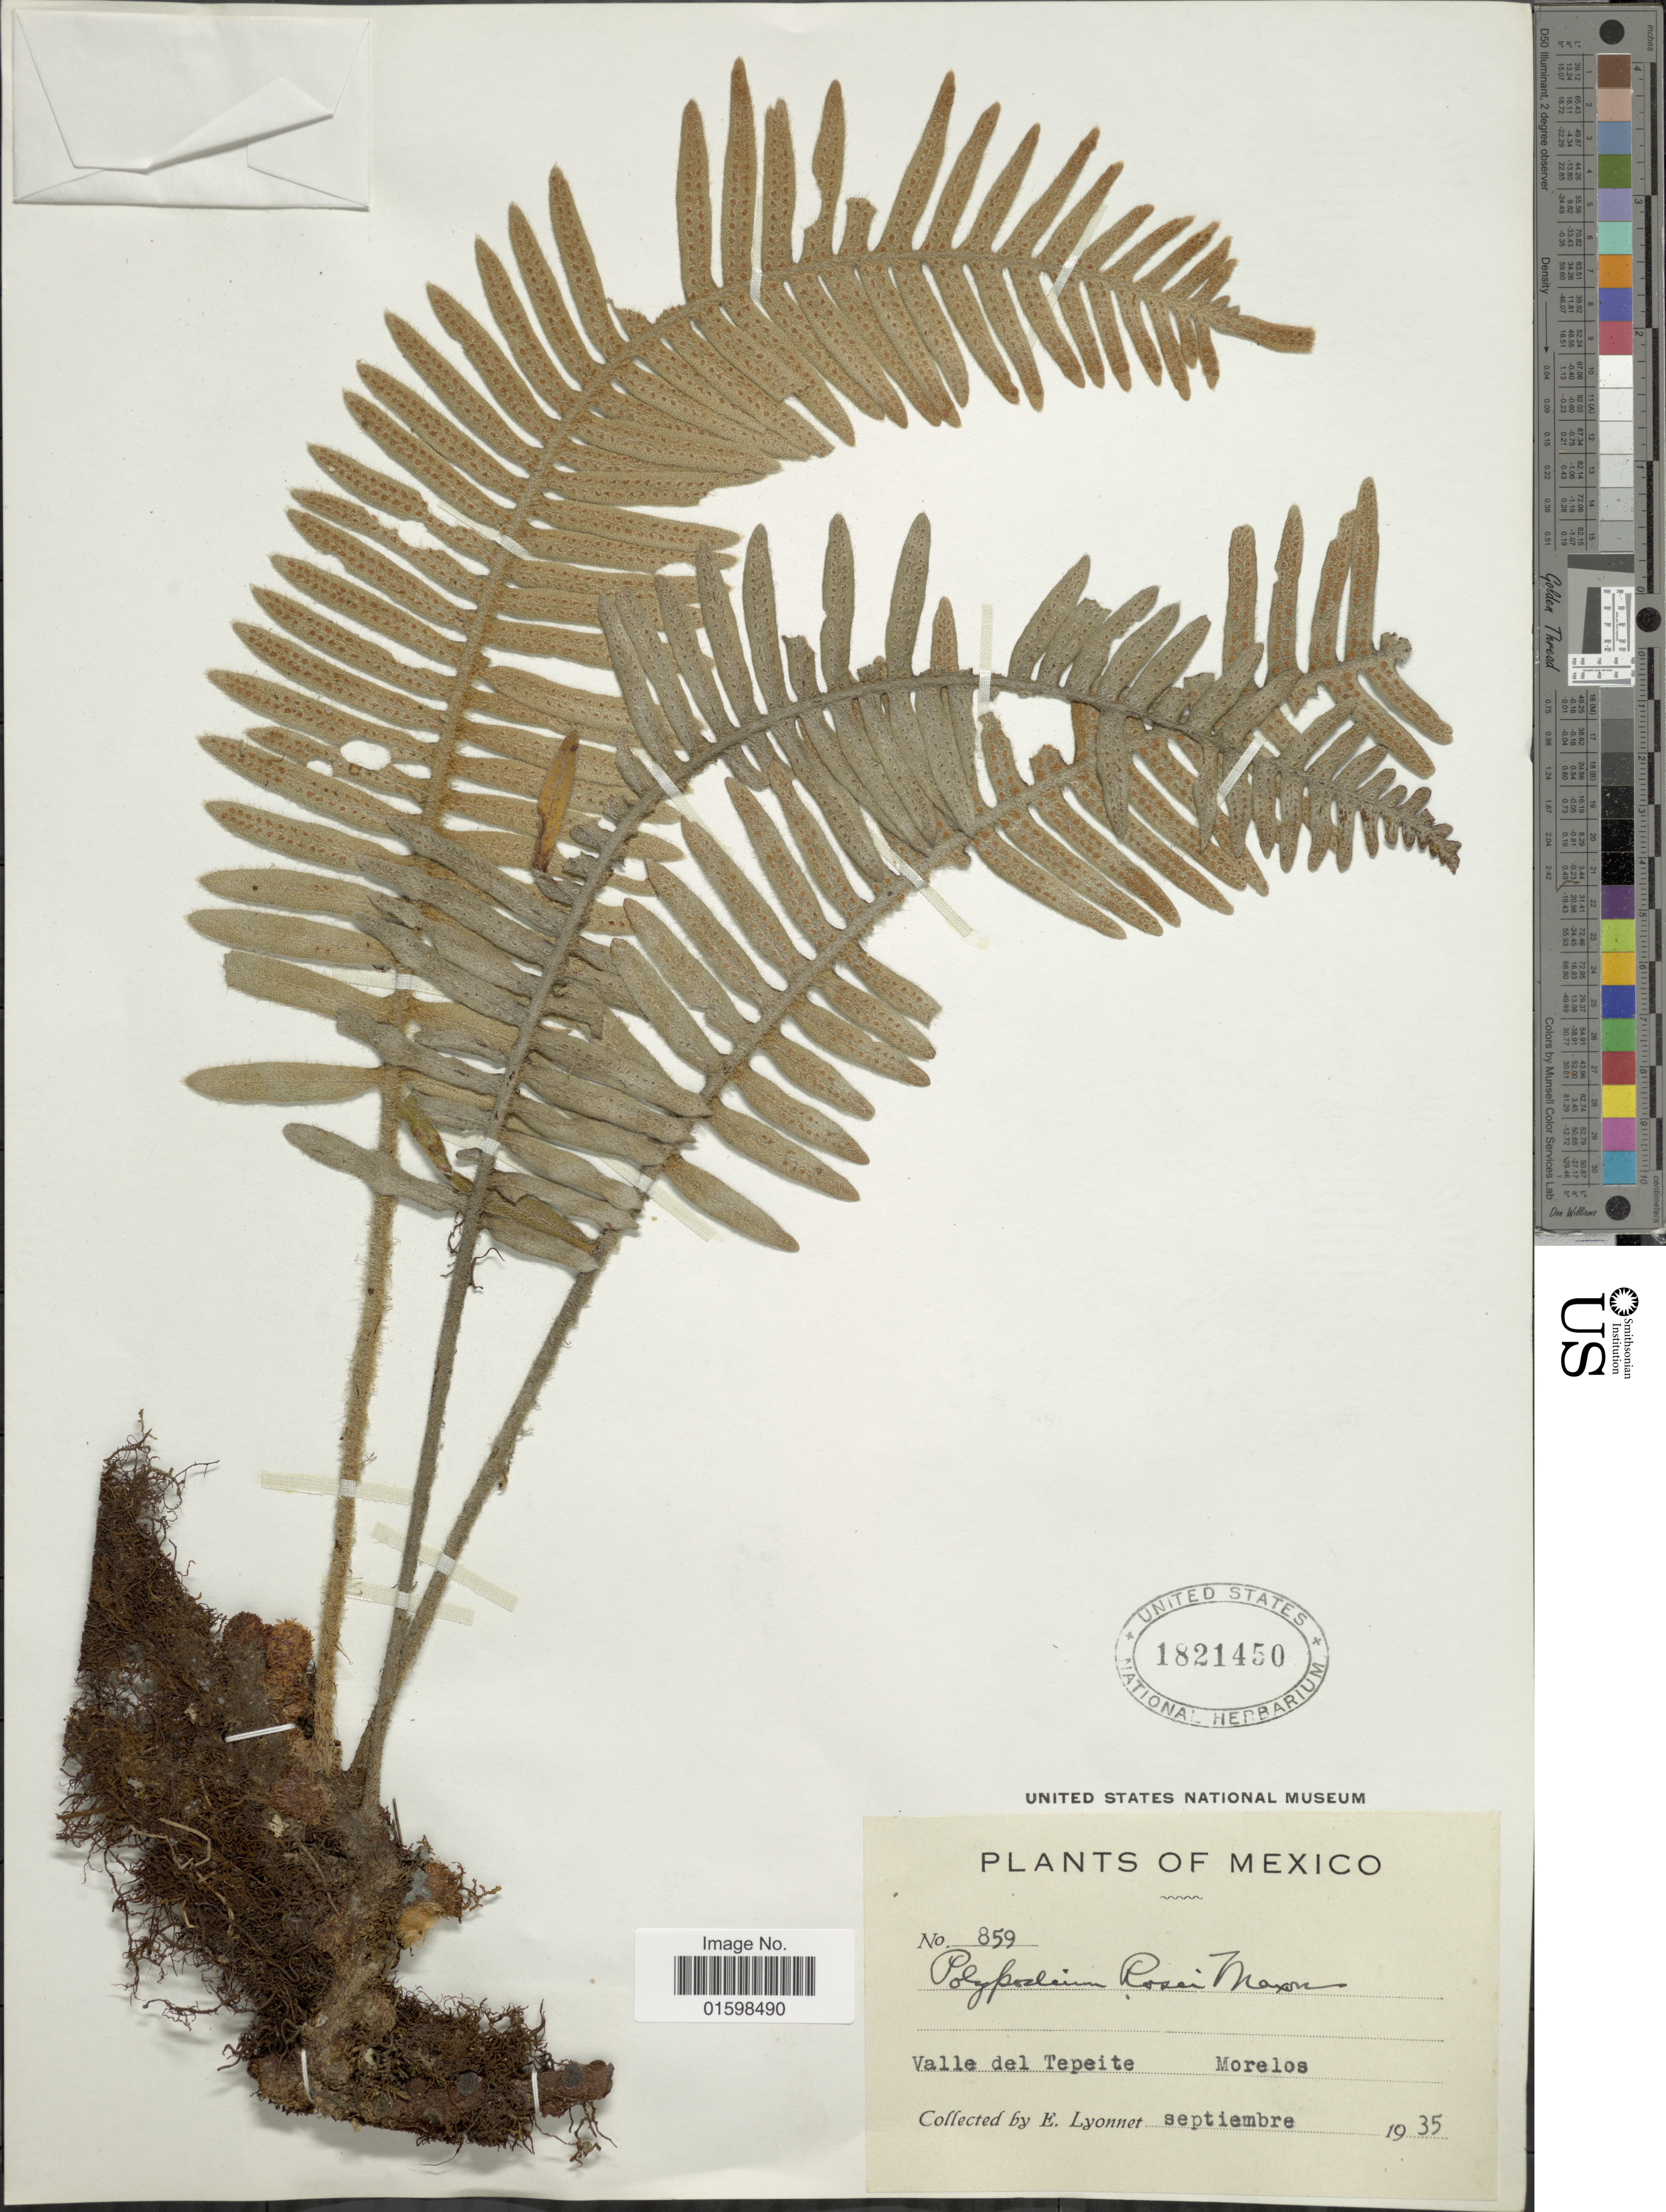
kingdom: Plantae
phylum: Tracheophyta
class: Polypodiopsida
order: Polypodiales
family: Polypodiaceae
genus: Pleopeltis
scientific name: Pleopeltis rosei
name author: (Maxon) A.R. Sm. & Tejero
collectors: E. Lyonnet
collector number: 859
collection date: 1935-09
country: Mexico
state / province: Morelos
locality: Valle del Tepeite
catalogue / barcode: US 1821450